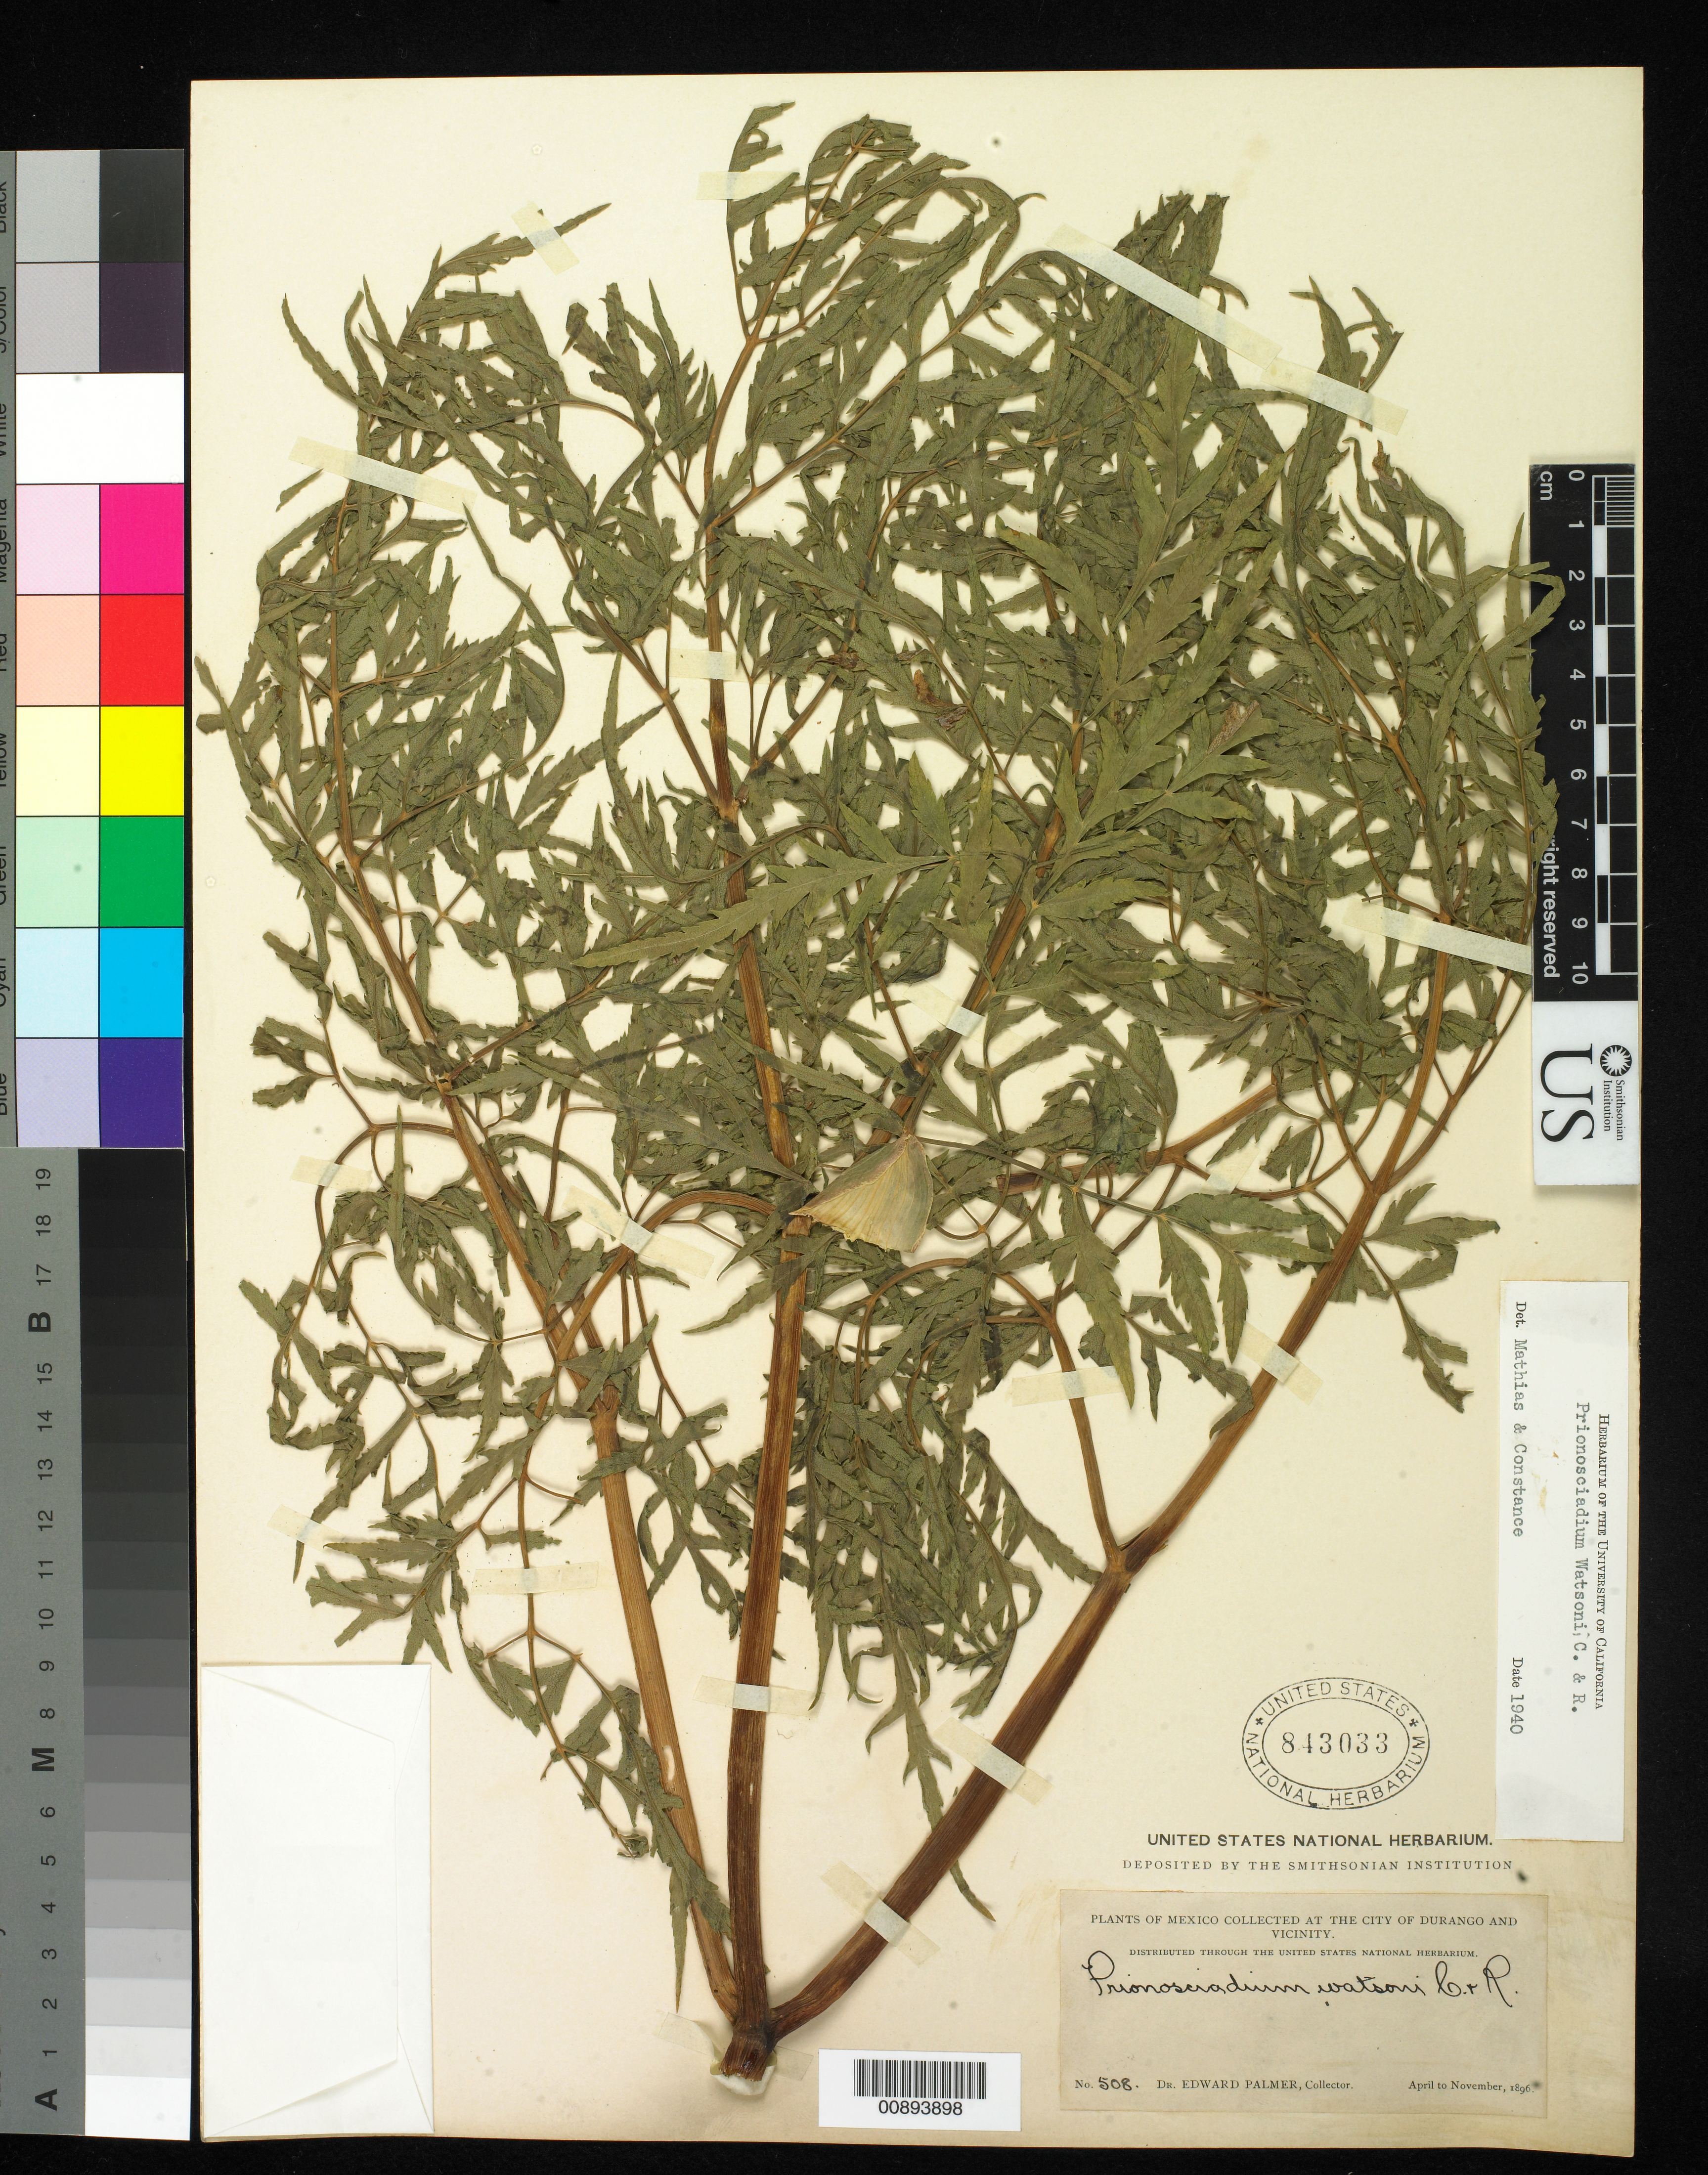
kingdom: Plantae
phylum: Tracheophyta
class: Magnoliopsida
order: Apiales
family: Apiaceae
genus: Prionosciadium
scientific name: Prionosciadium watsonii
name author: J.M. Coult. & Rose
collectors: E. Palmer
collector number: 508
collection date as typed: Apr 1896 to -- Nov 1896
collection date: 1896-04/1896-11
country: Mexico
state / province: Durango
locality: City of Durango and vicinity.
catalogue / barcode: US 843033